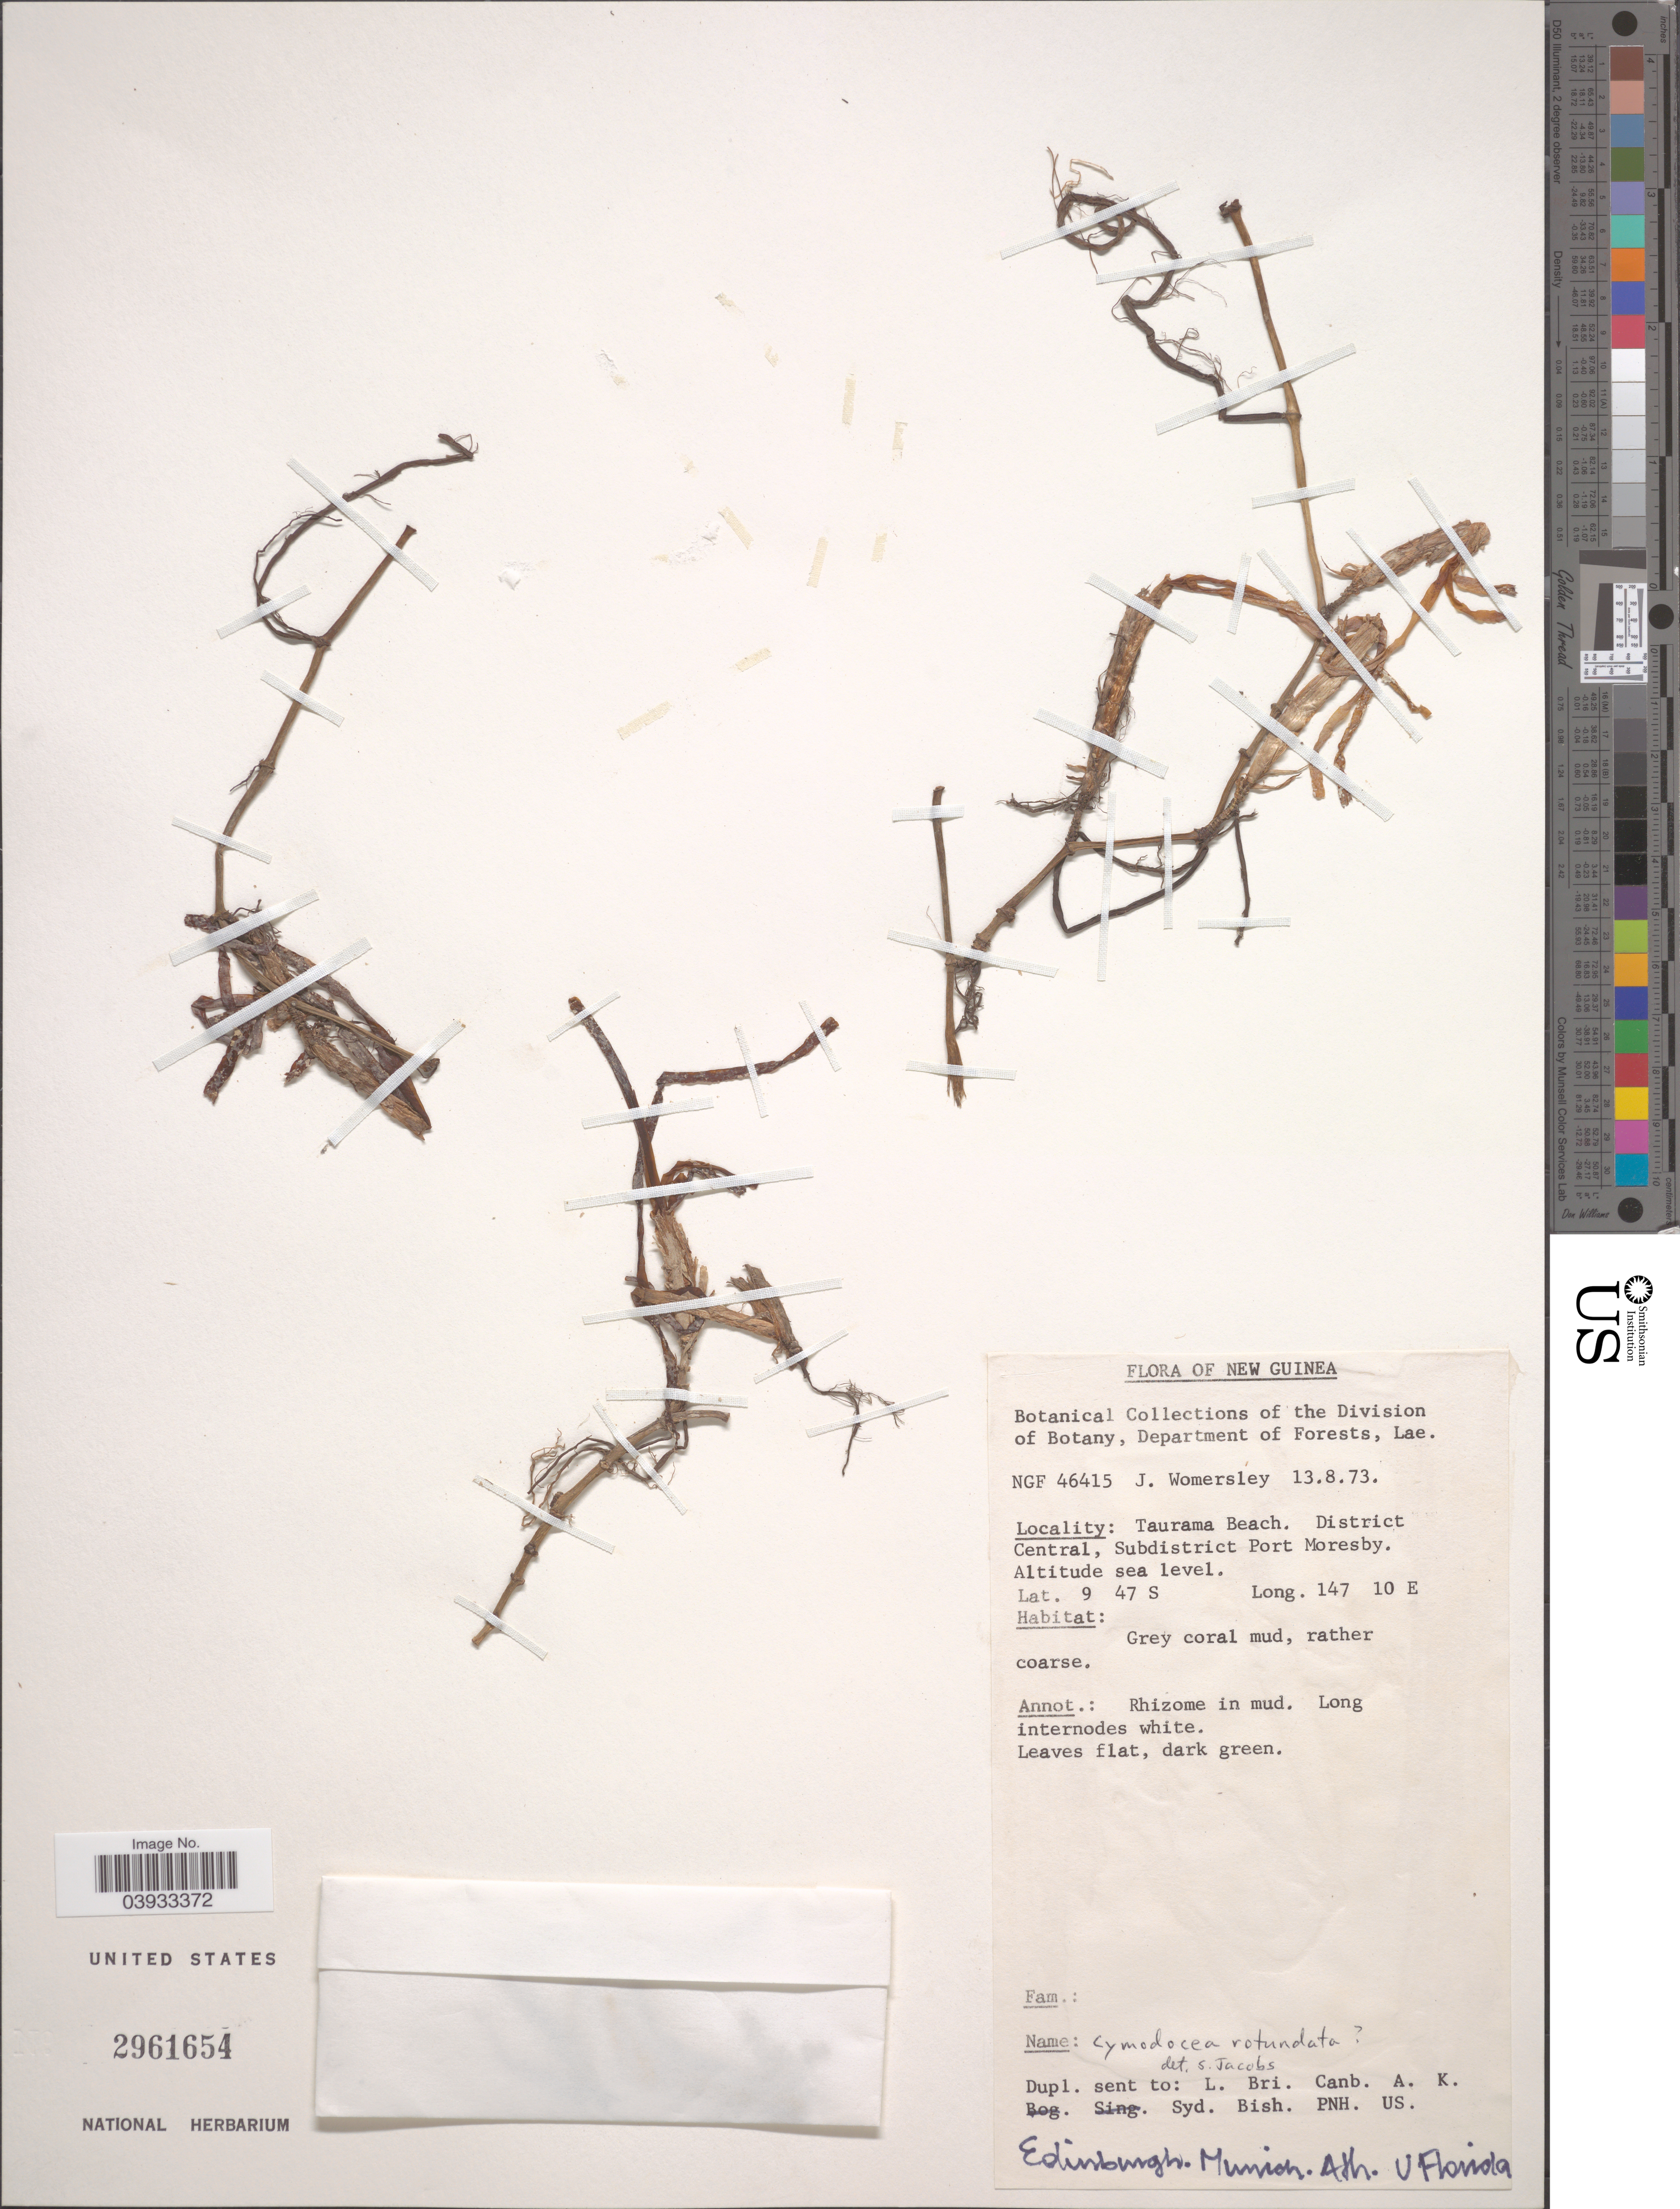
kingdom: Plantae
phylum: Tracheophyta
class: Liliopsida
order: Alismatales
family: Cymodoceaceae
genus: Cymodocea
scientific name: Cymodocea rotundata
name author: Asch. & Schweinf.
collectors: J. S. Womersley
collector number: NGF46415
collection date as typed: Transcribed d/m/y: 13/8/73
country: Papua New Guinea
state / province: Central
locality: New Guinea. Taurama Beach. District Central, Subdistrict Port Moresby.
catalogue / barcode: US 2961654